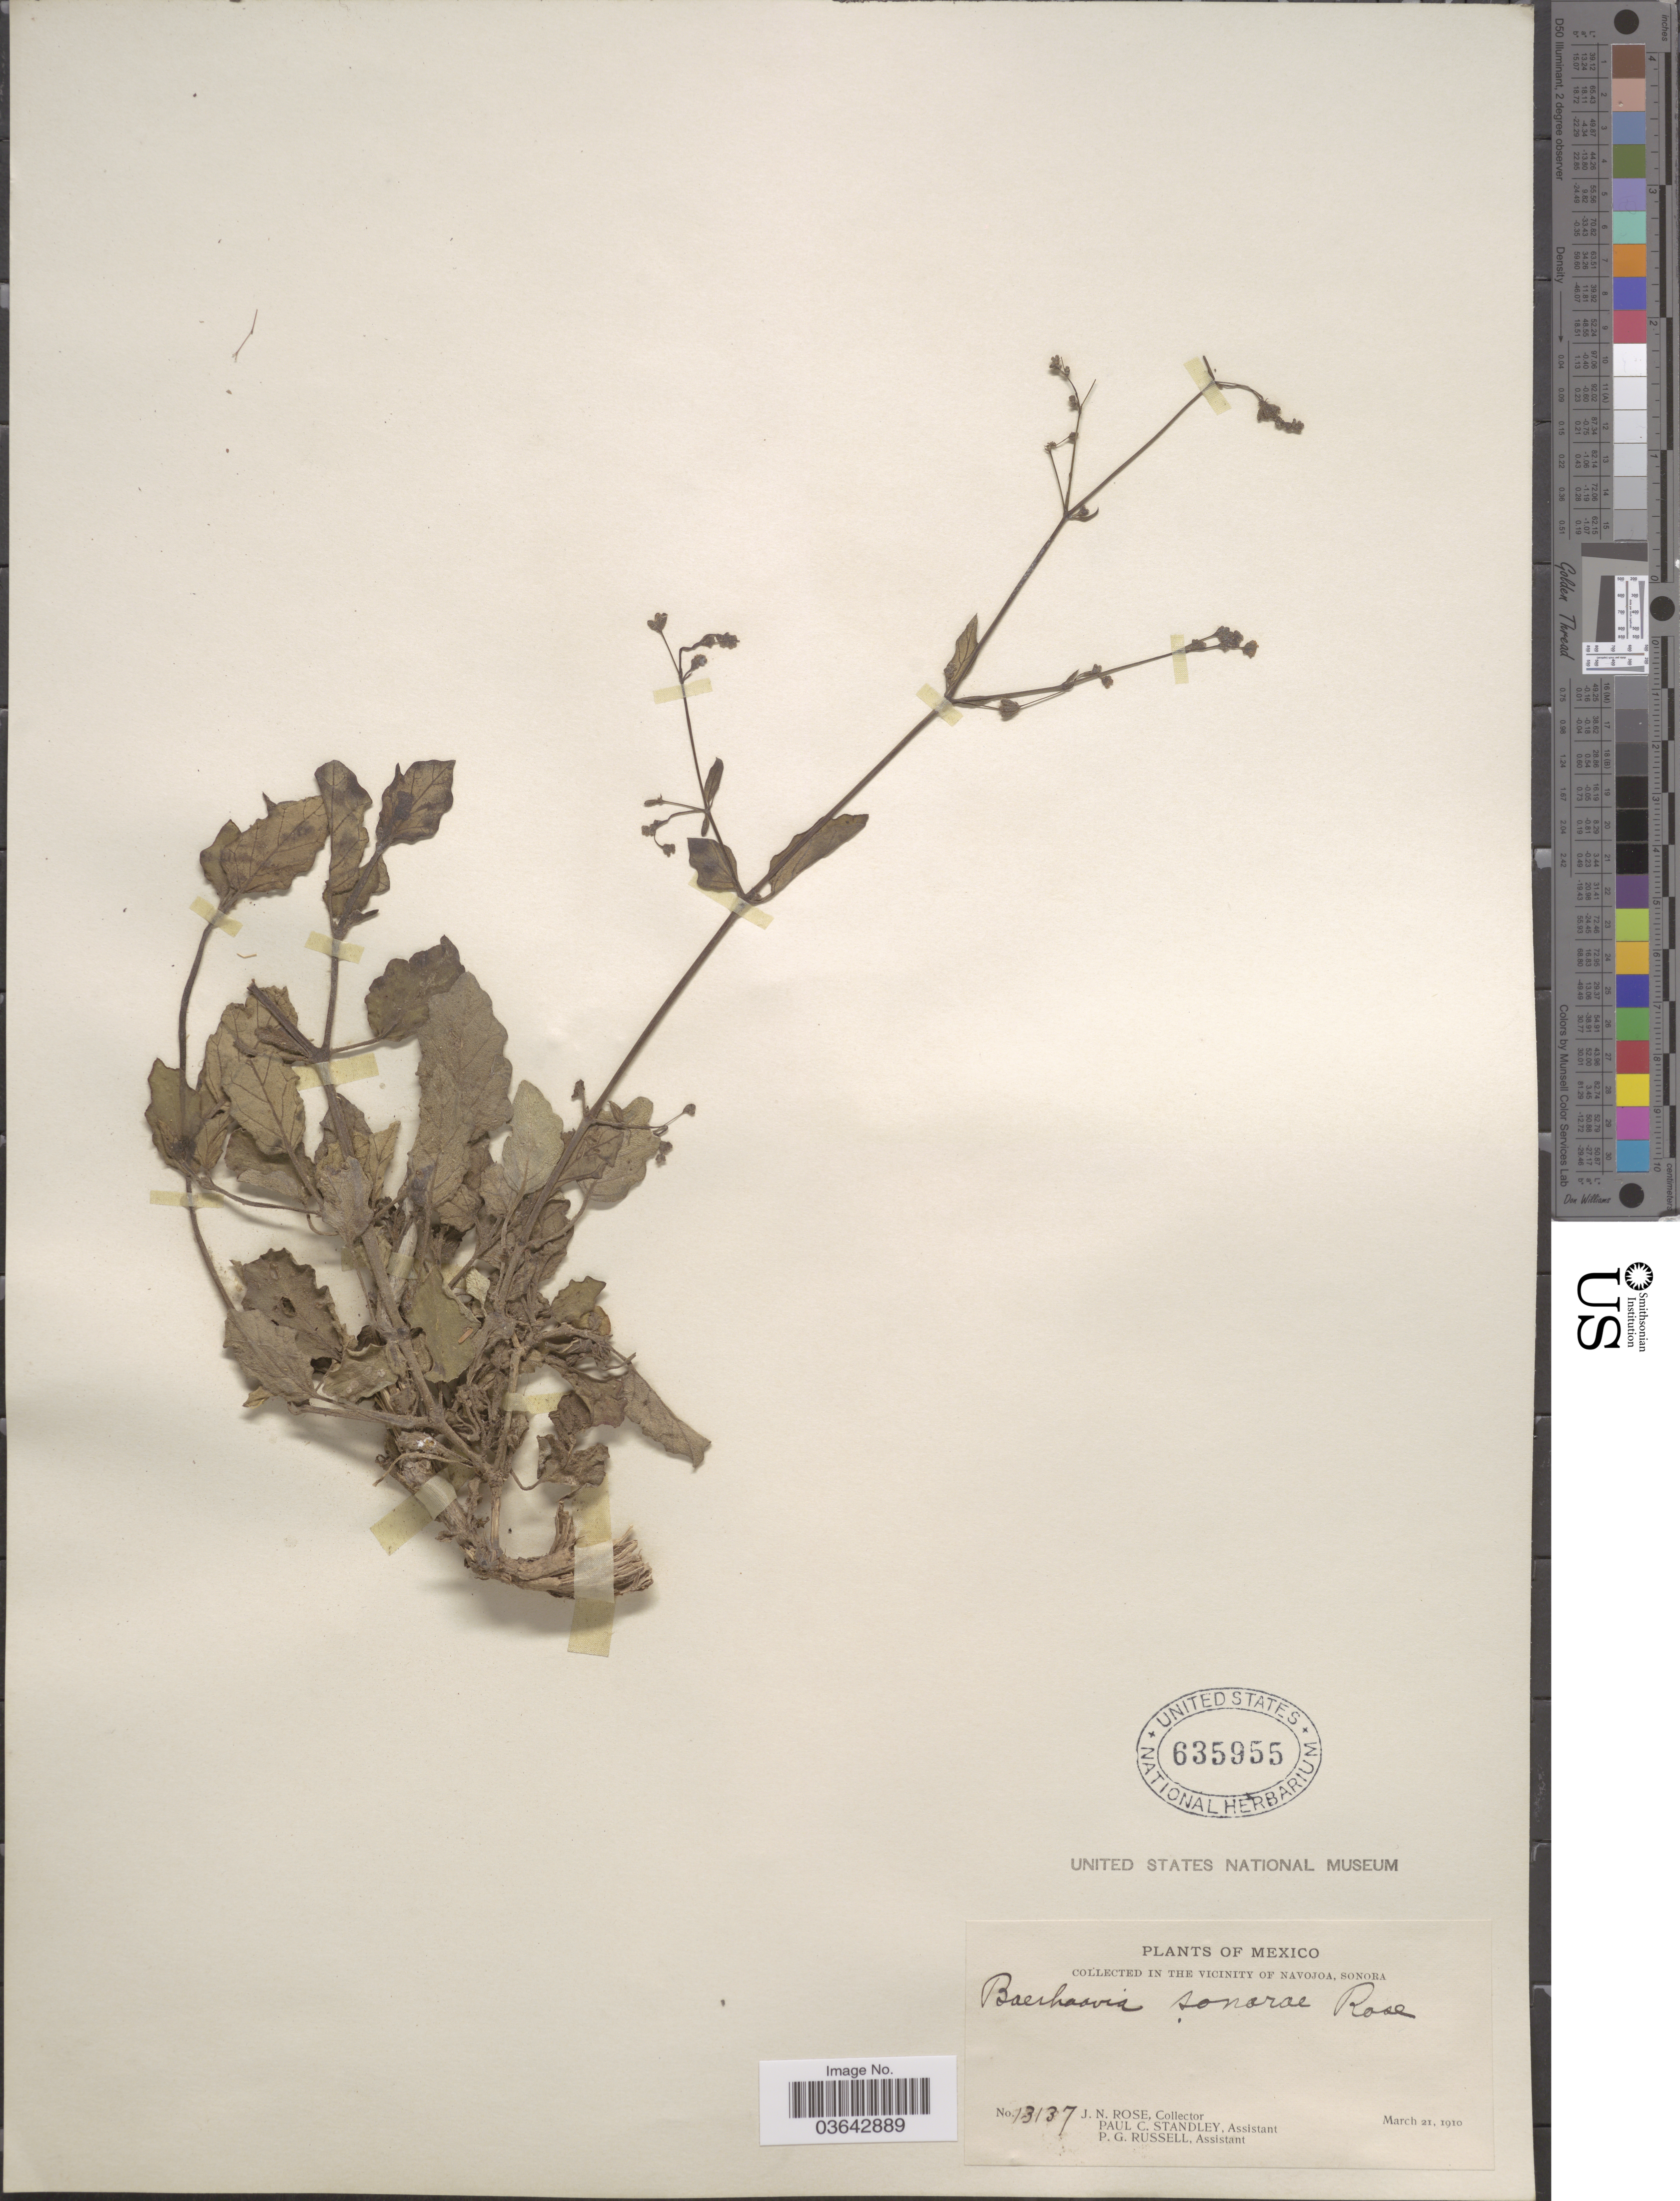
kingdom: Plantae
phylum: Tracheophyta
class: Magnoliopsida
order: Caryophyllales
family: Nyctaginaceae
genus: Boerhavia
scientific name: Boerhavia caribaea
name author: Jacq.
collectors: J. N. Rose, P. C. Standley & P. G. Russell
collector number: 13137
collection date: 1910-03-21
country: Mexico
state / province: Sonora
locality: In the vicinity of Navojoa.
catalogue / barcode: US 635955